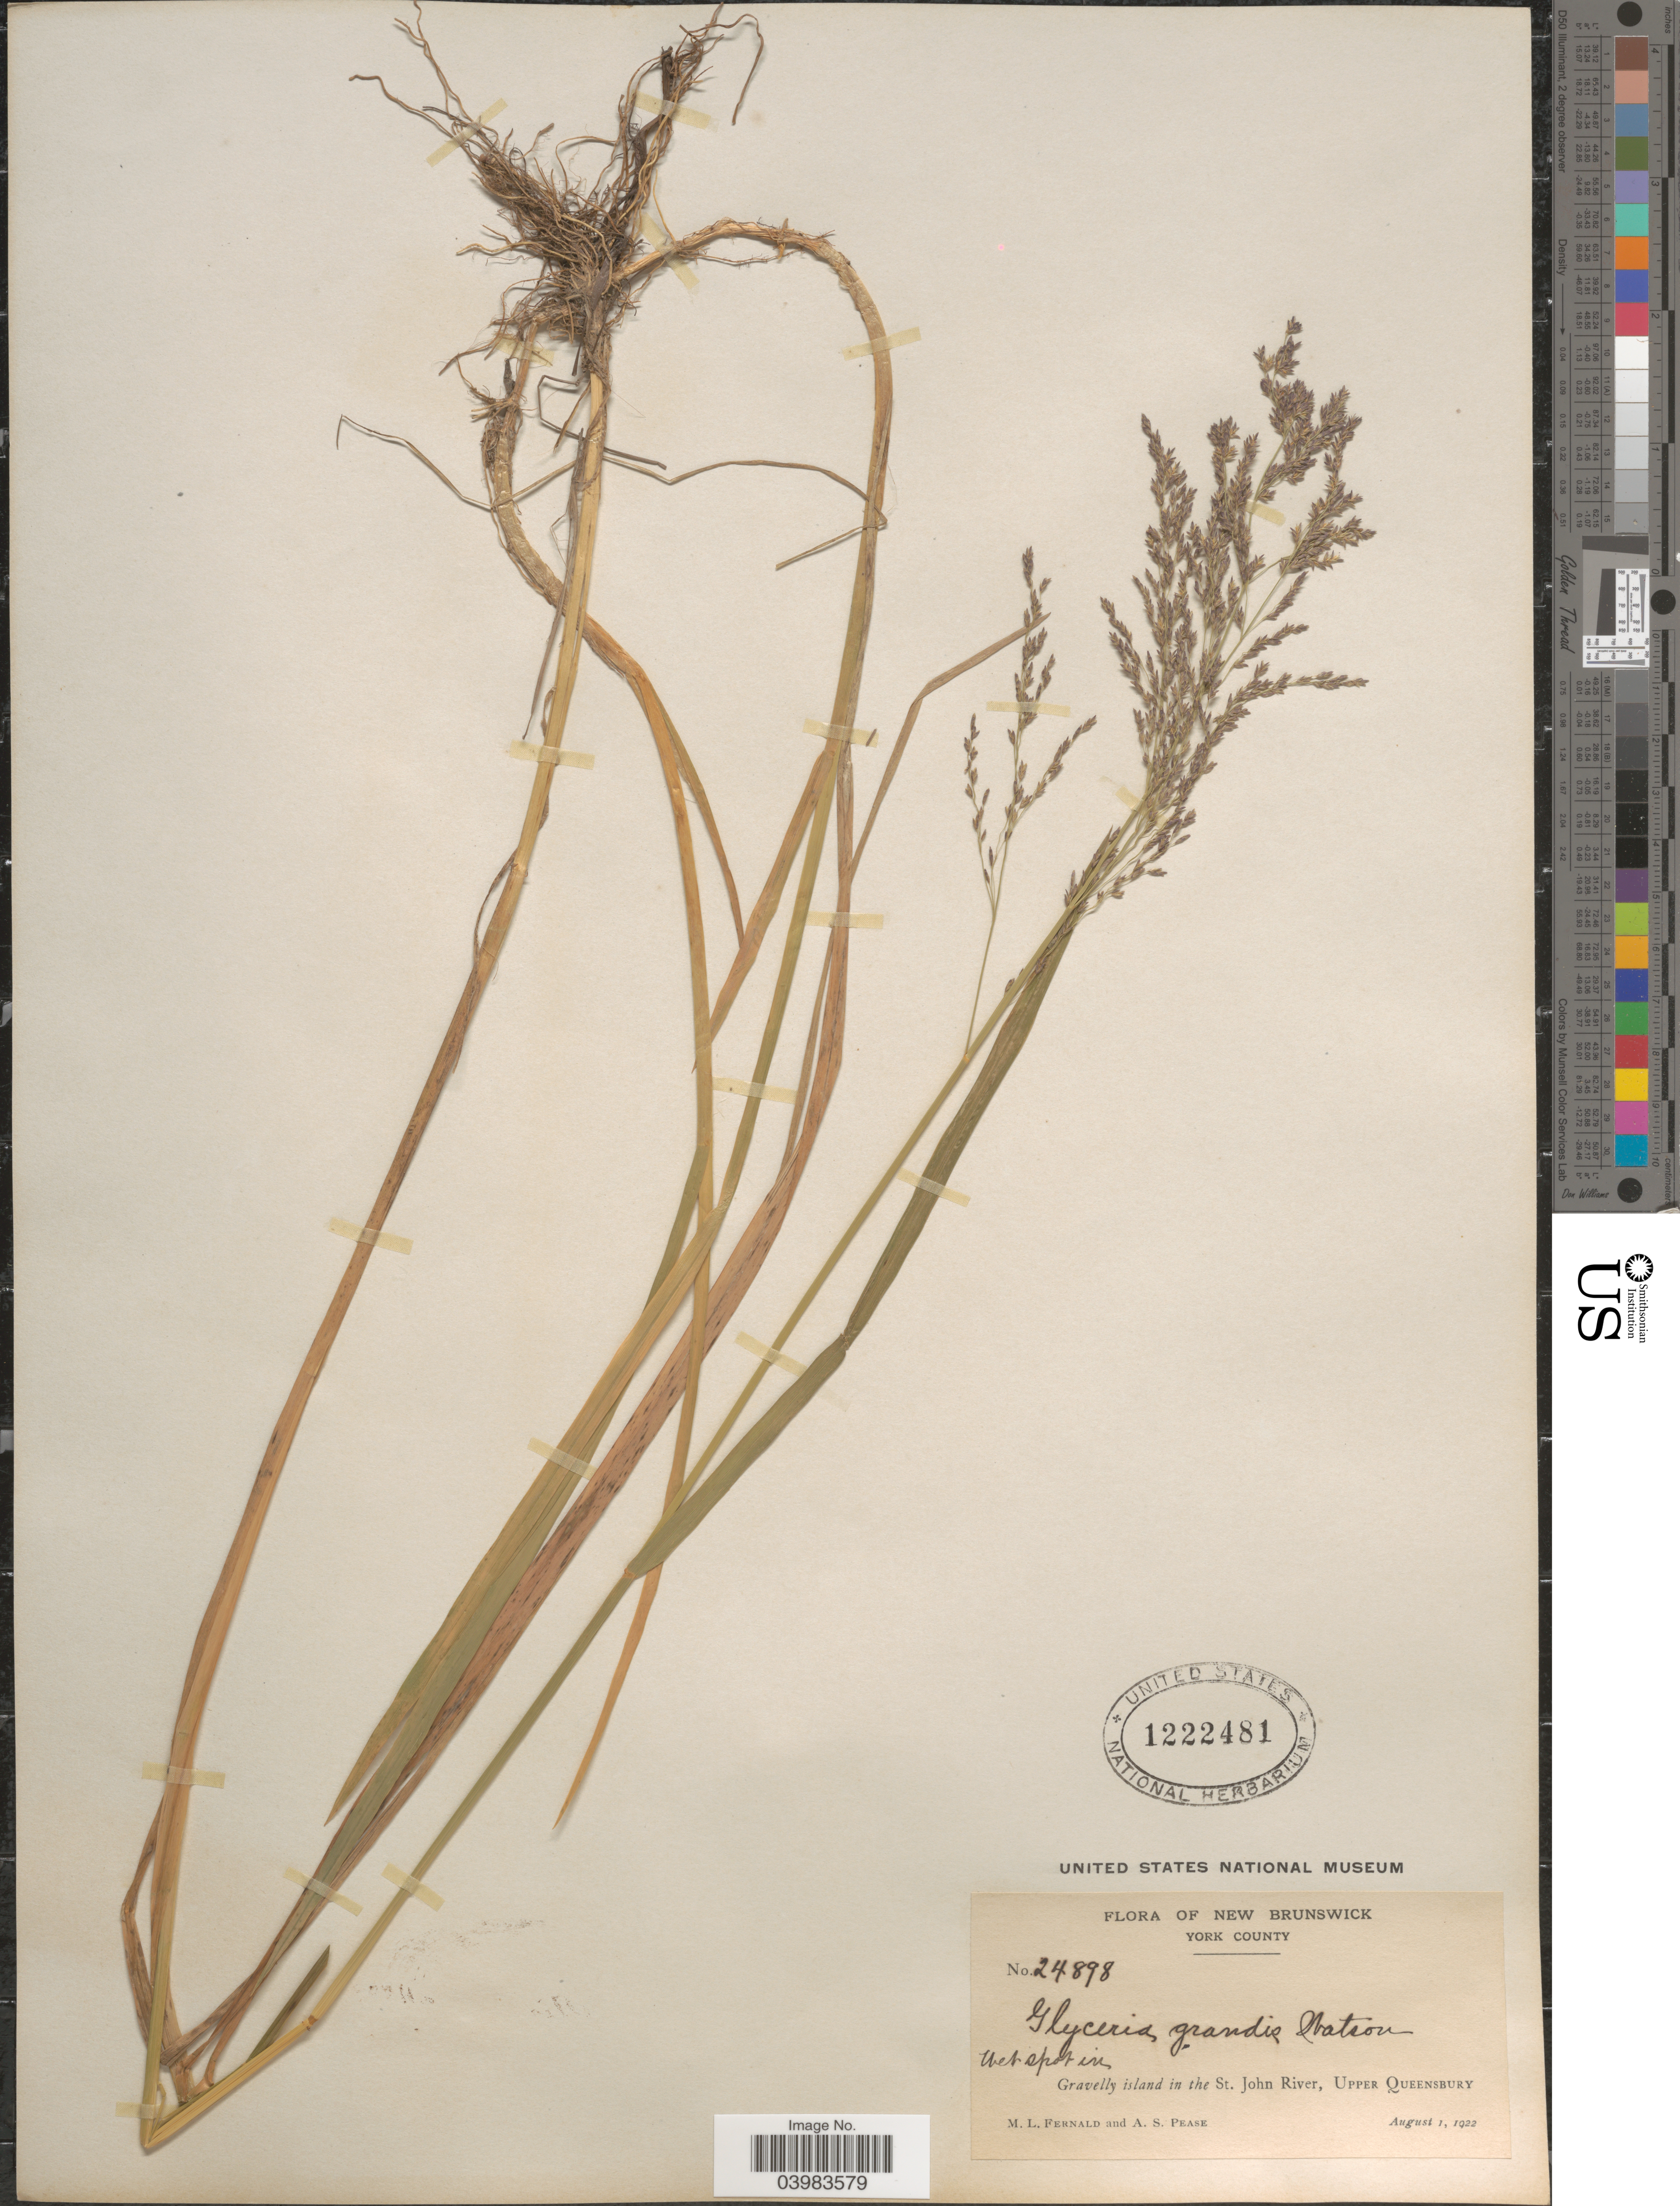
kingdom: Plantae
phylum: Tracheophyta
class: Liliopsida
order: Poales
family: Poaceae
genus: Glyceria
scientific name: Glyceria grandis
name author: S. Watson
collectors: M. L. Fernald & A. S. Pease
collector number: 24898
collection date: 1922-08-01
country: Canada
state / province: New Brunswick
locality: York County. Wet spot in Gravelly island on the St. John River, Upper Queensbury.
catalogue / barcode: US 1222481